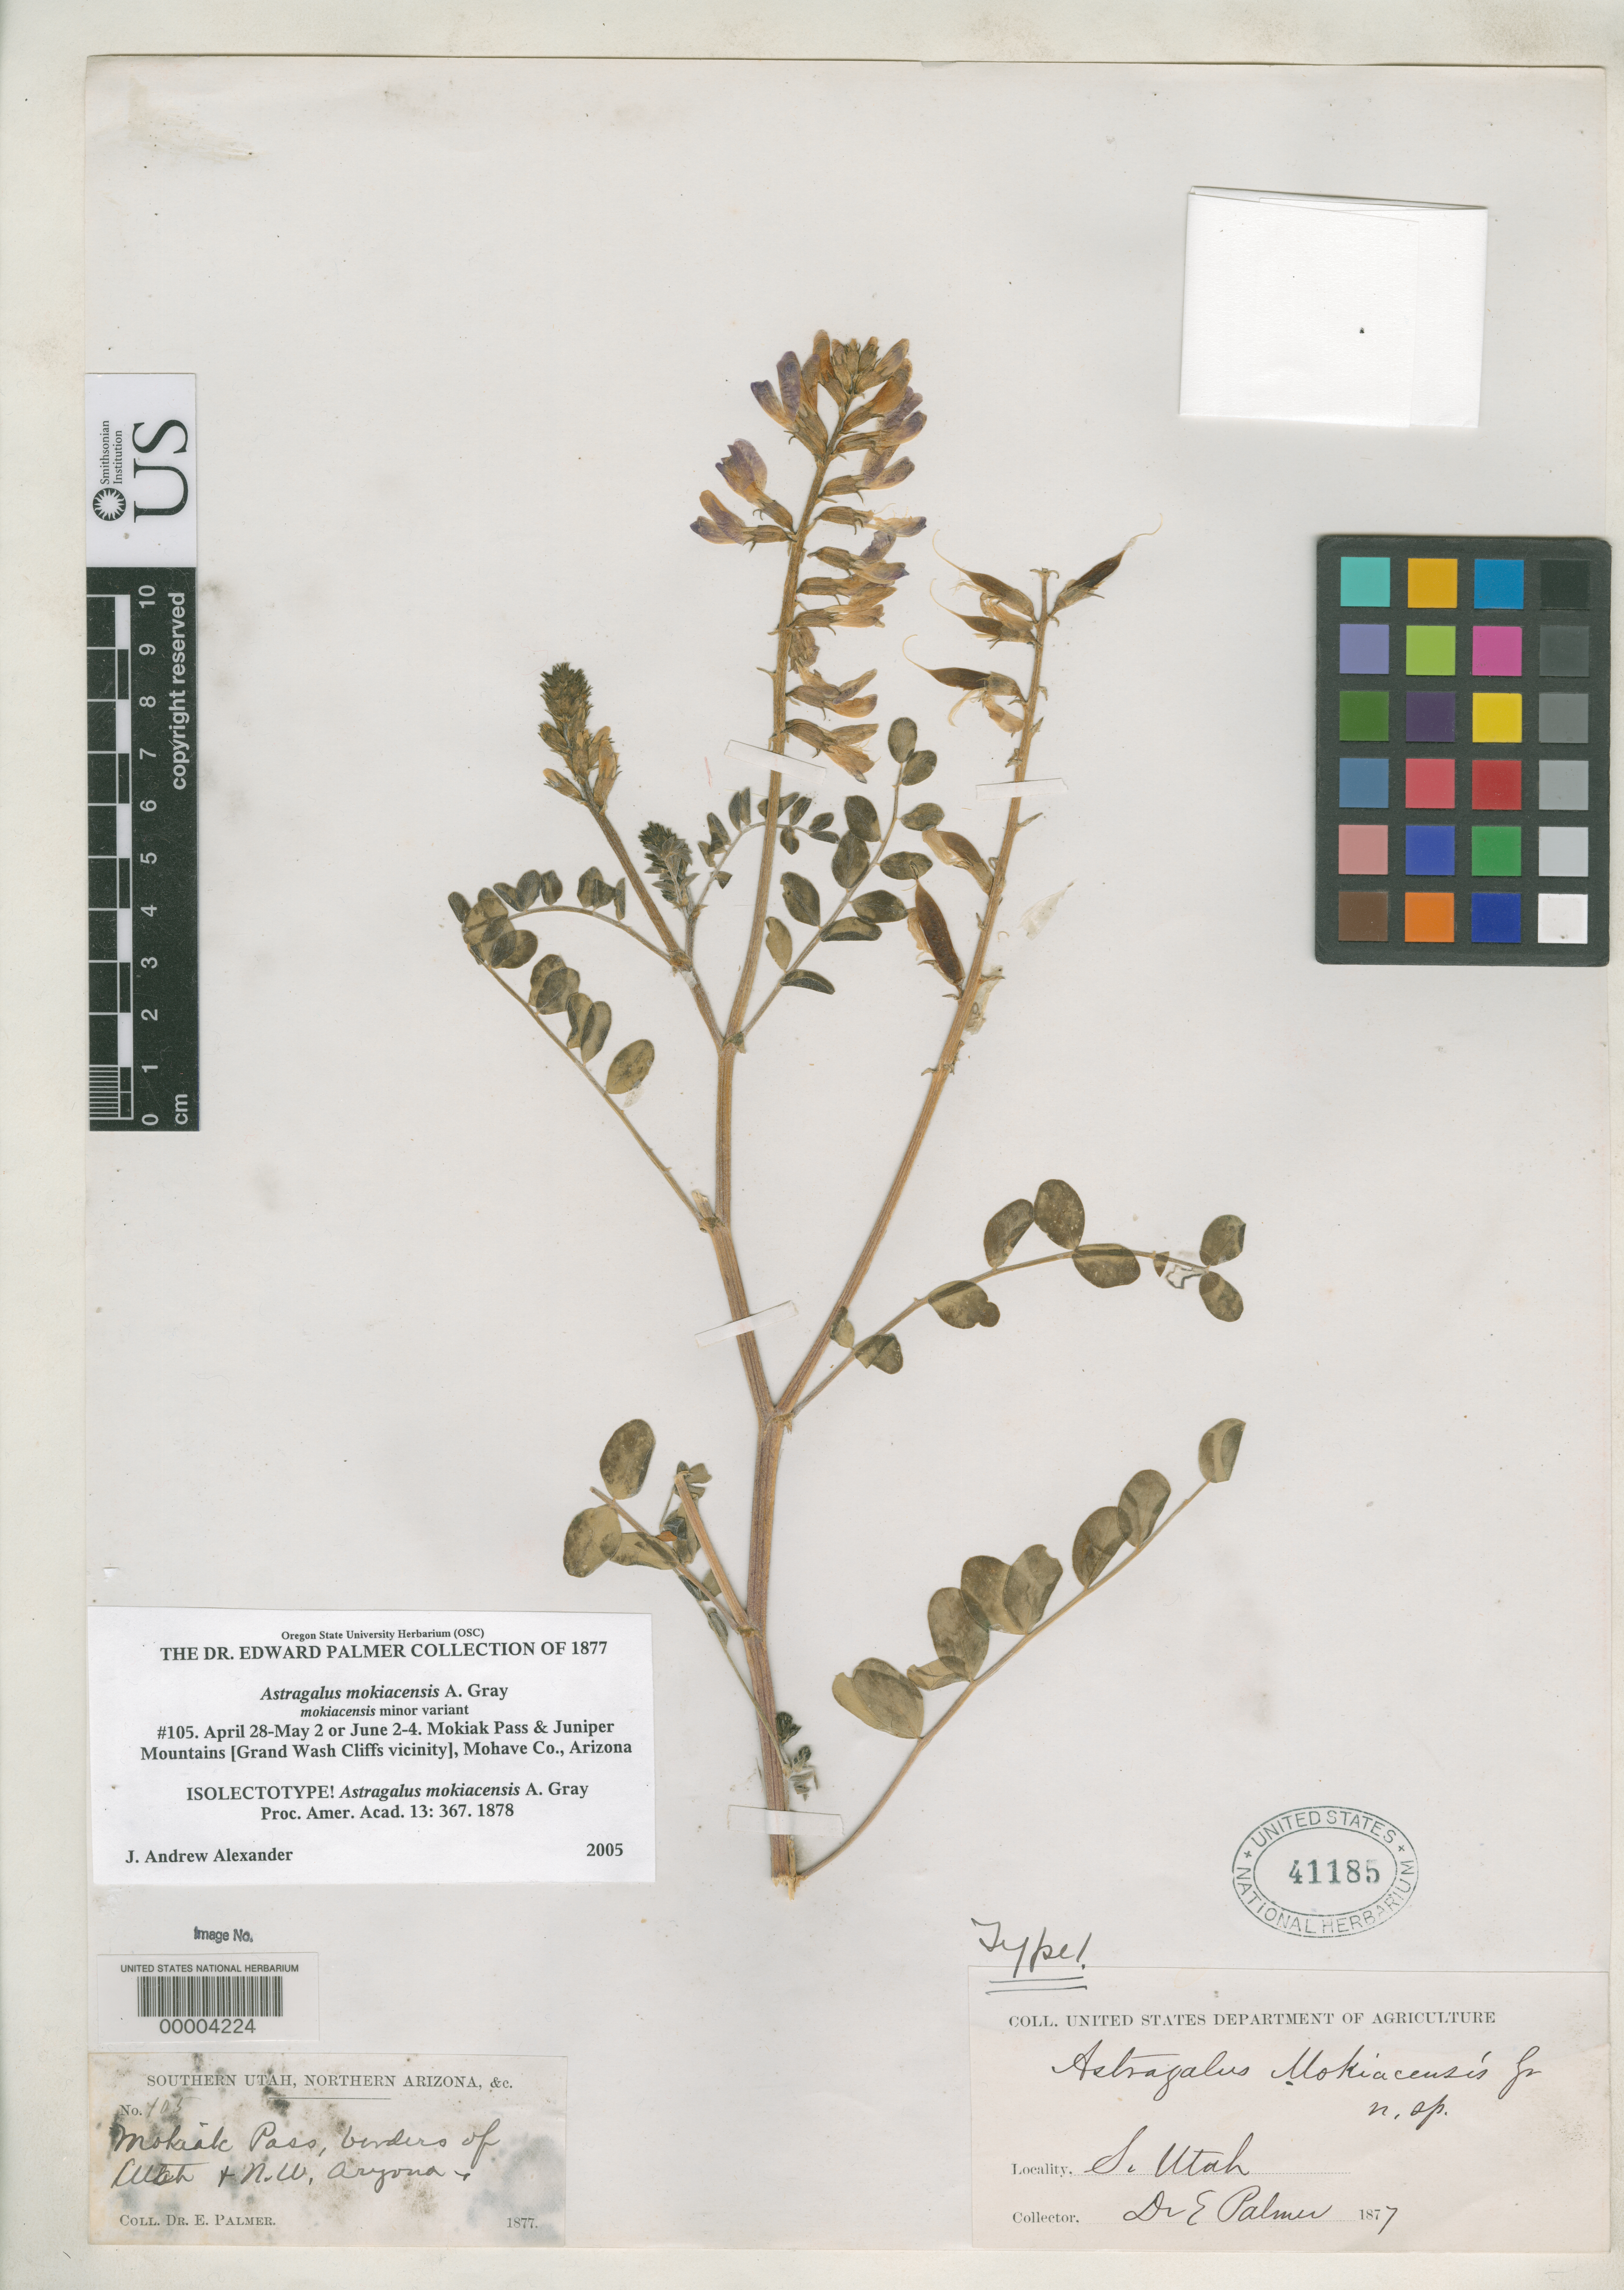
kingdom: Plantae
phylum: Tracheophyta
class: Magnoliopsida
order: Fabales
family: Fabaceae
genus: Astragalus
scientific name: Astragalus mokiacensis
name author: A. Gray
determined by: Alexander, J. A.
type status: Isotype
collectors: E. Palmer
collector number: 105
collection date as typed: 1877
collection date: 1877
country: United States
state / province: Utah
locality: S. Utah, Mokiak Pass, borders of Utah & N.W. Arizona.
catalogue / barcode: US 41185